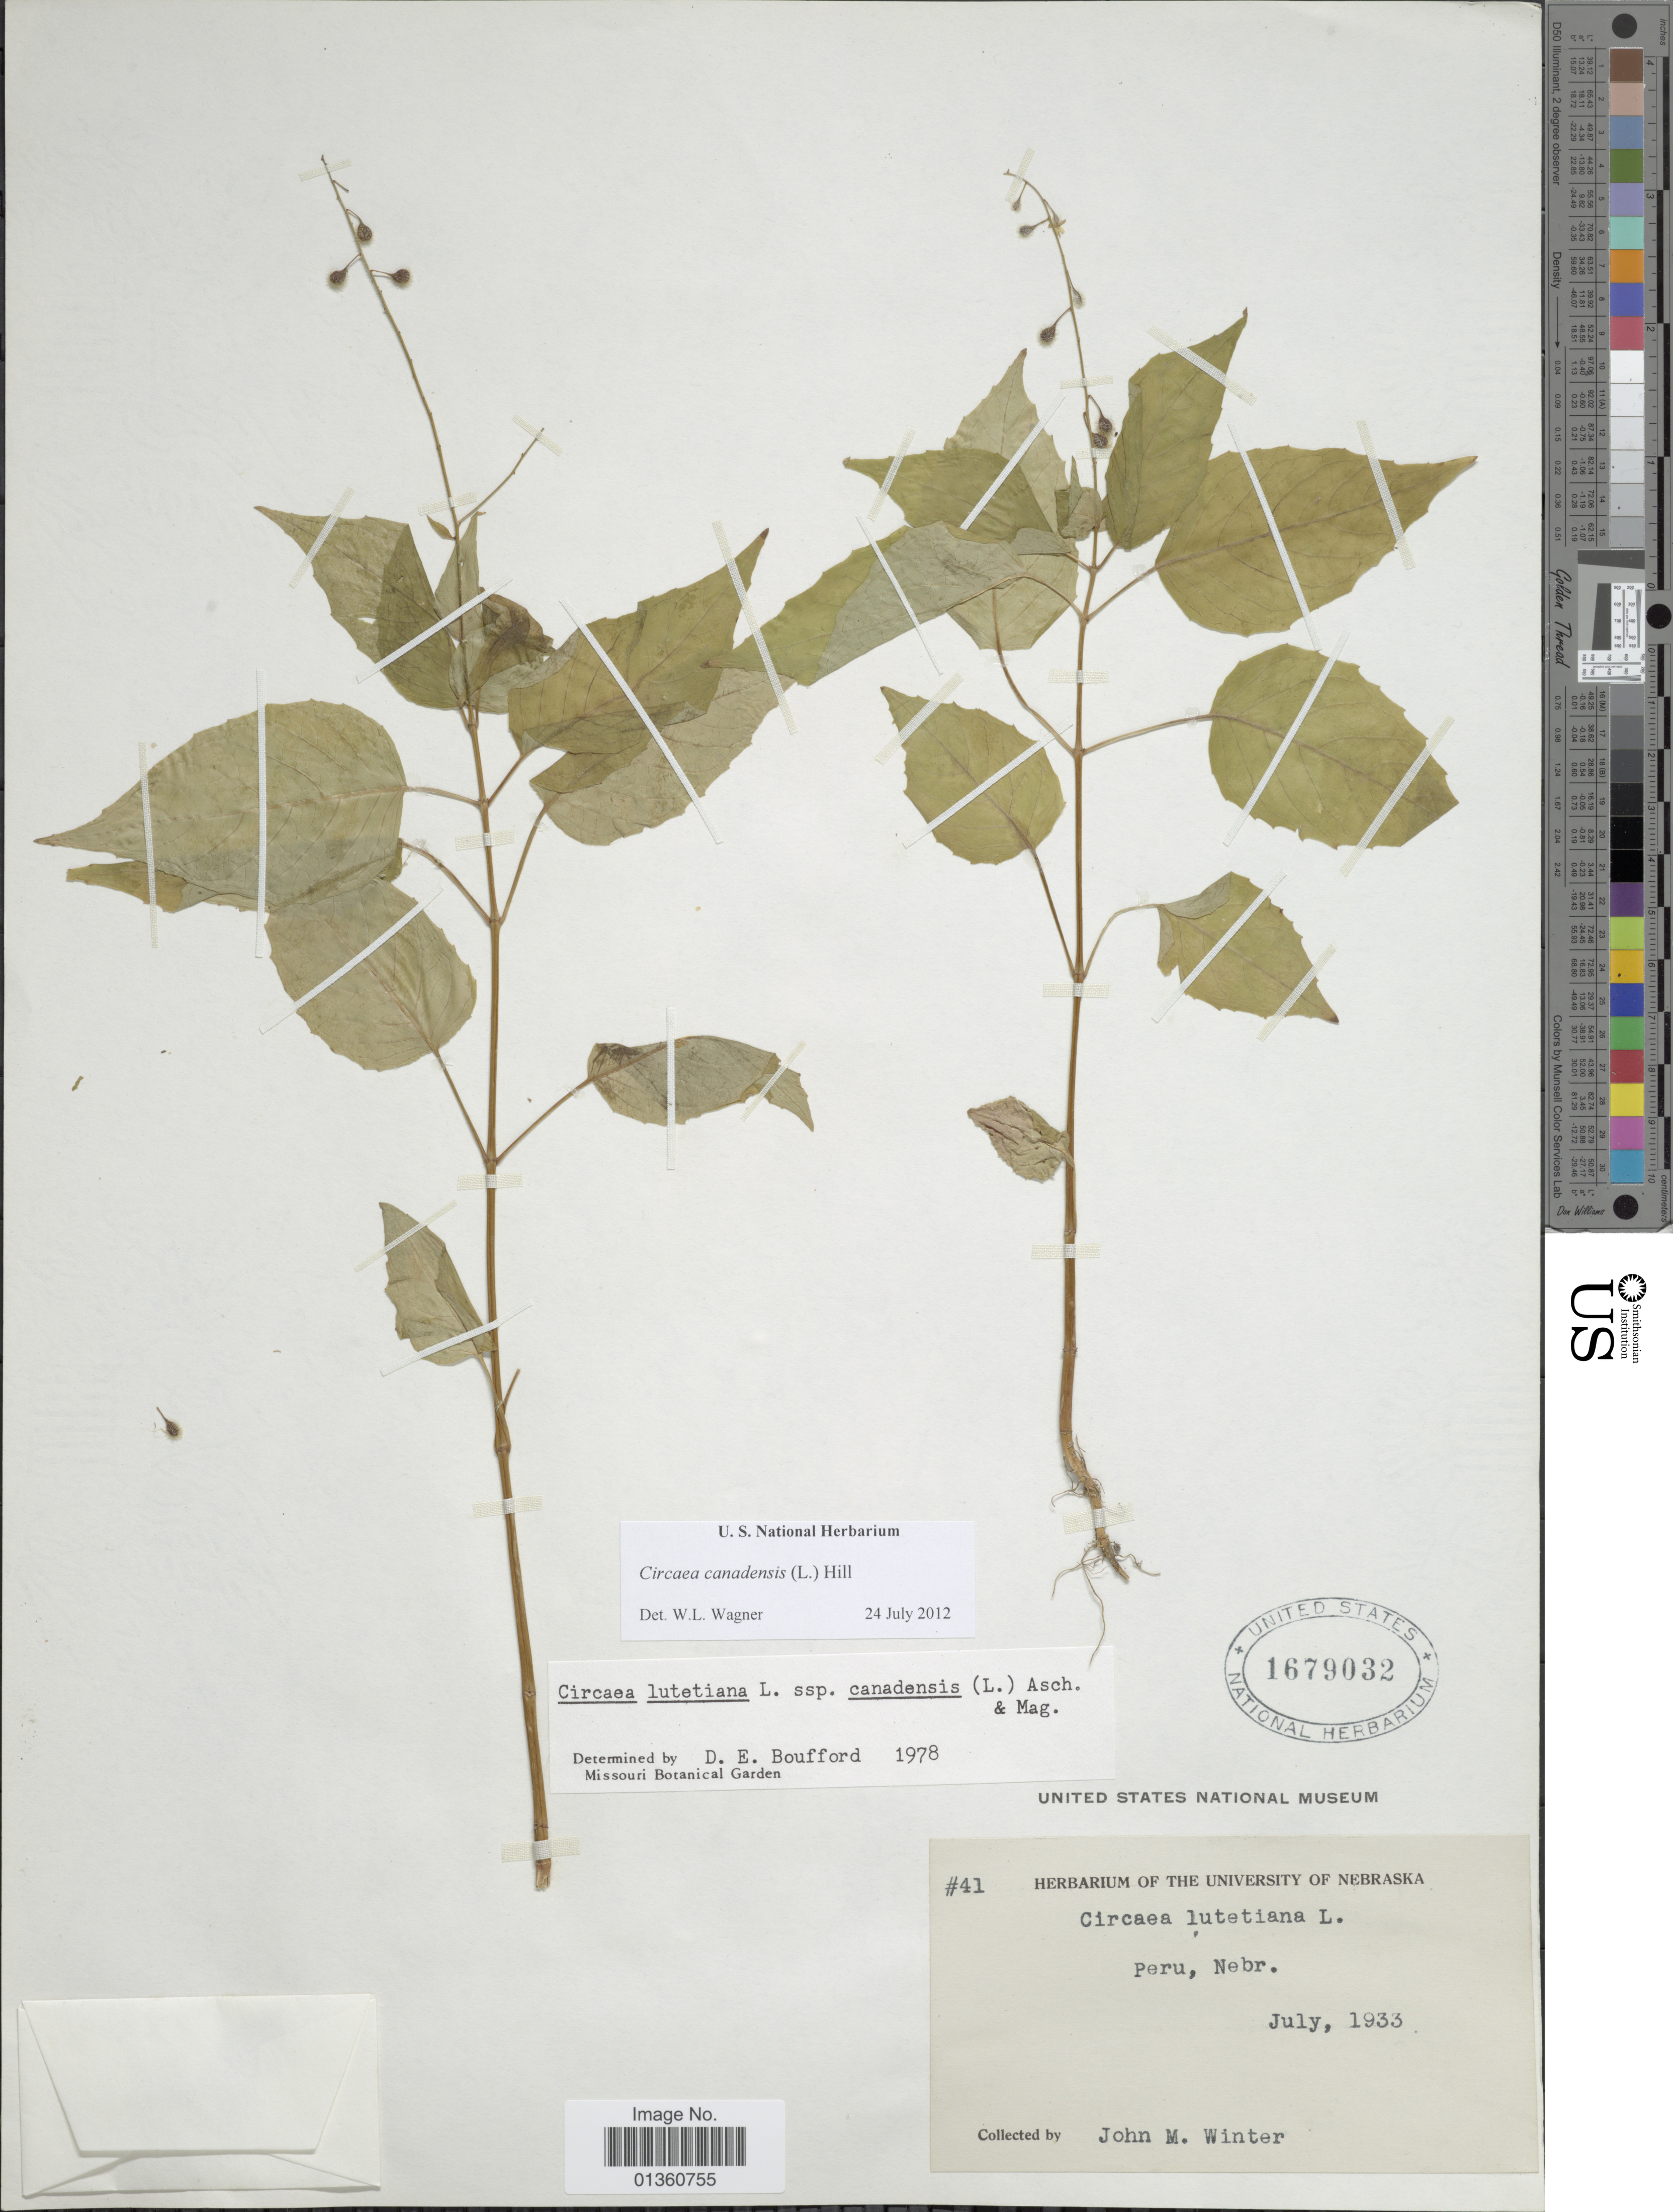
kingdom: Plantae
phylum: Tracheophyta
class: Magnoliopsida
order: Myrtales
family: Onagraceae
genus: Circaea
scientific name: Circaea canadensis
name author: (L.) Hill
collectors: J. M. Winter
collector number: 41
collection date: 1933-07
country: United States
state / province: Nebraska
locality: Peru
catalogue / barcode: US 1679032